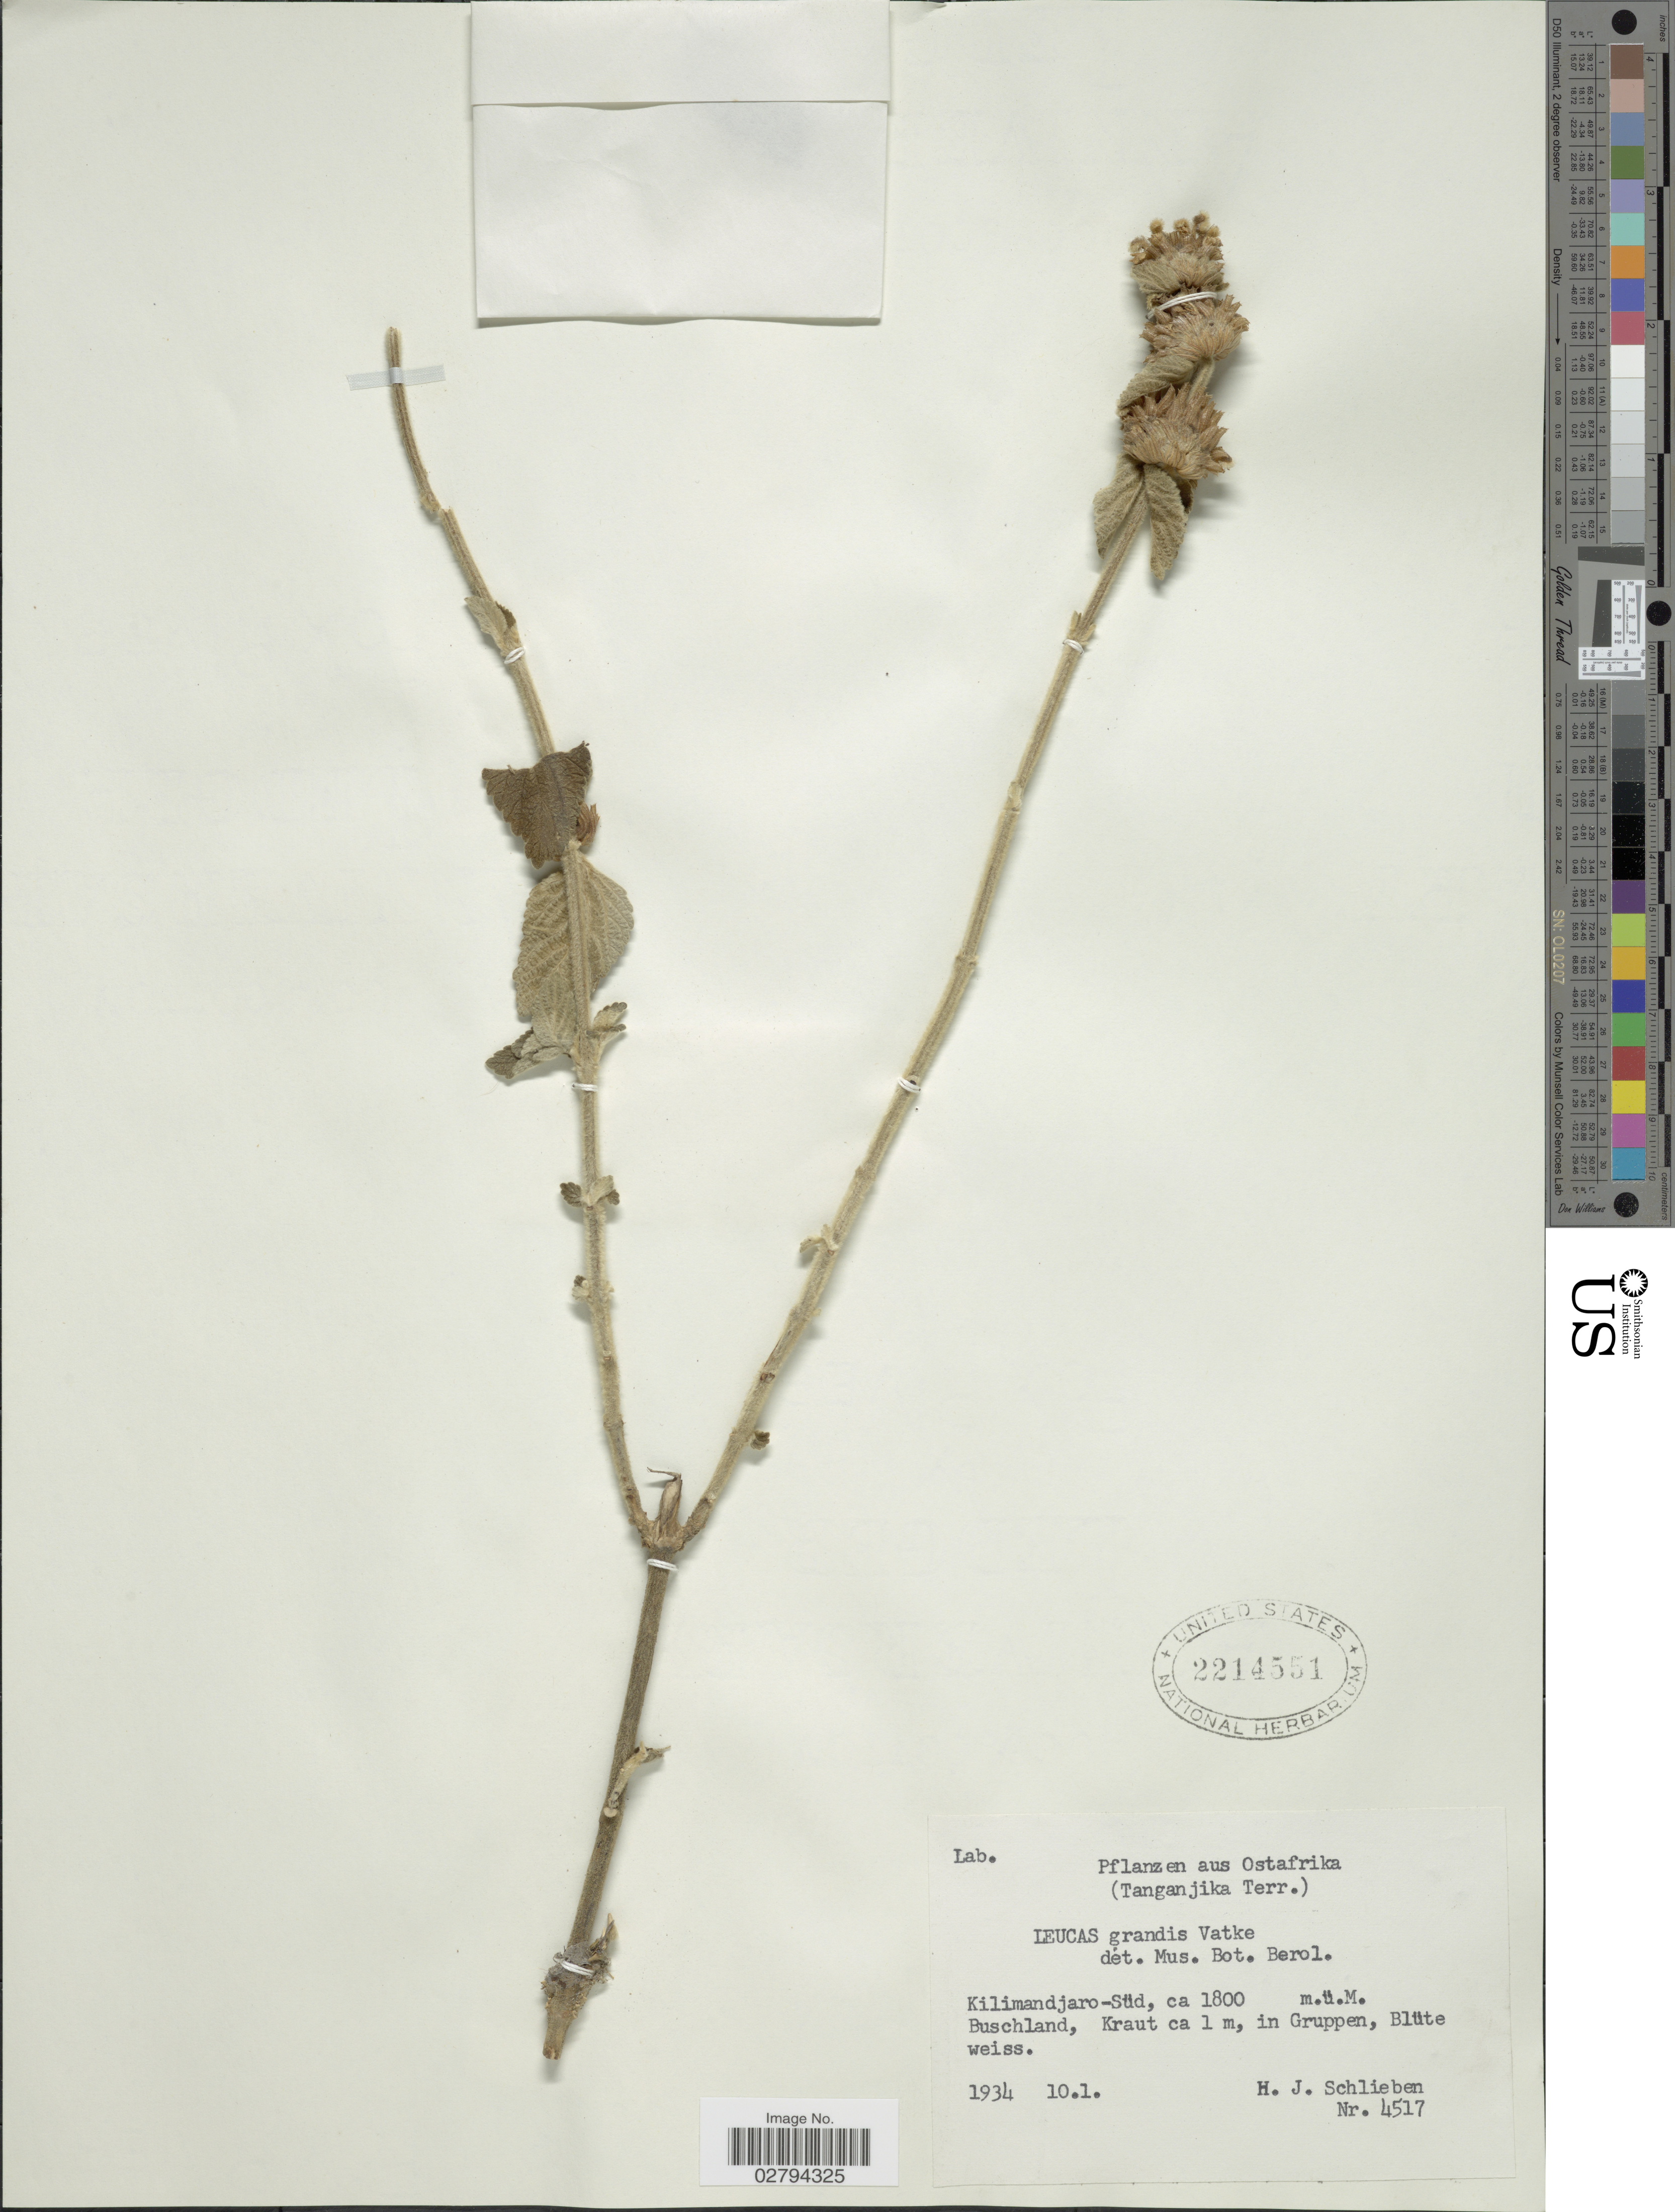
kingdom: Plantae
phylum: Tracheophyta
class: Magnoliopsida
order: Lamiales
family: Lamiaceae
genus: Leucas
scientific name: Leucas grandis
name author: Vatke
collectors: H. J. Schlieben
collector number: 4517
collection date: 1934-01-10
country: Tanzania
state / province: Kilimanjaro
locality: Ostafrika. (Tanganjika Terr.). Kilimandjaro-Süd.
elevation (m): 1800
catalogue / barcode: US 2214551